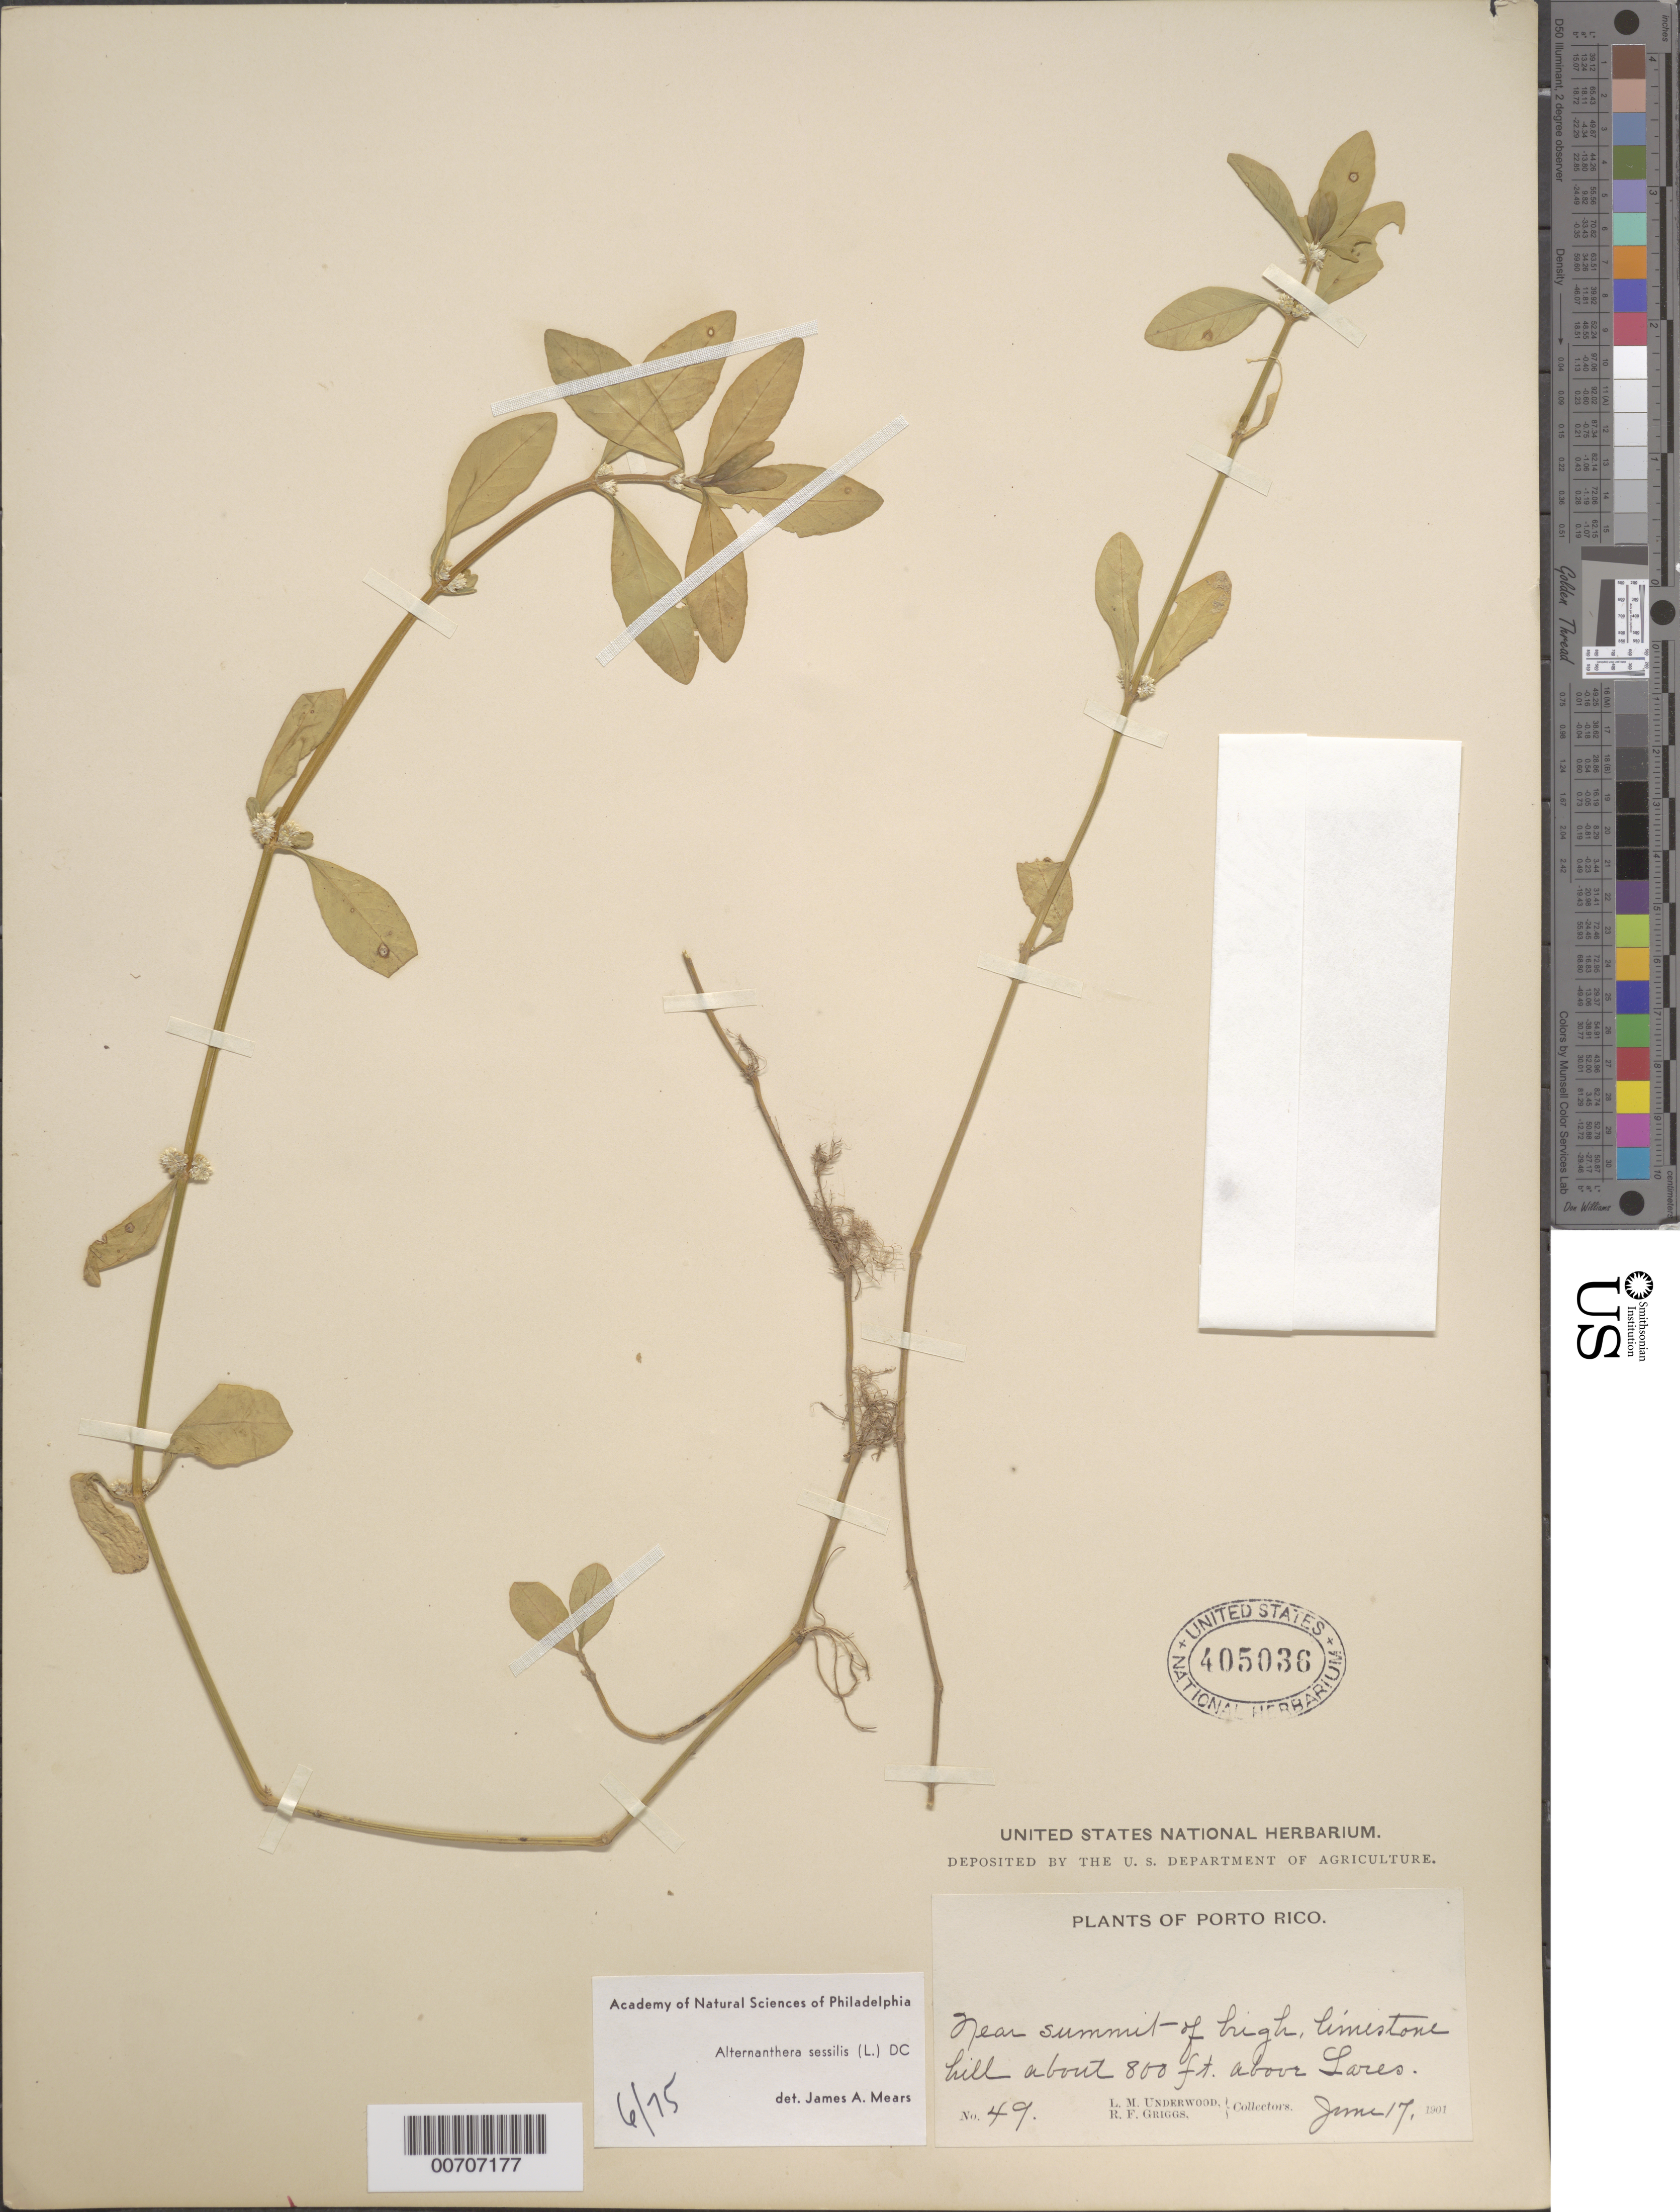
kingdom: Plantae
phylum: Tracheophyta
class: Magnoliopsida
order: Caryophyllales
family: Amaranthaceae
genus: Alternanthera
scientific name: Alternanthera sessilis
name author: (L.) DC.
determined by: Mears, J. A., (PH), Academy of Natural Sciences of Philadelphia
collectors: L. M. Underwood & R. F. Griggs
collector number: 49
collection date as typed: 17 Jun 1901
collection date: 1901-06-17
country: Puerto Rico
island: Greater Antilles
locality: Near summit of high, limestone hill about 800 ft above Lares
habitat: Summit of high limestone hill.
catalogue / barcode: US 405036